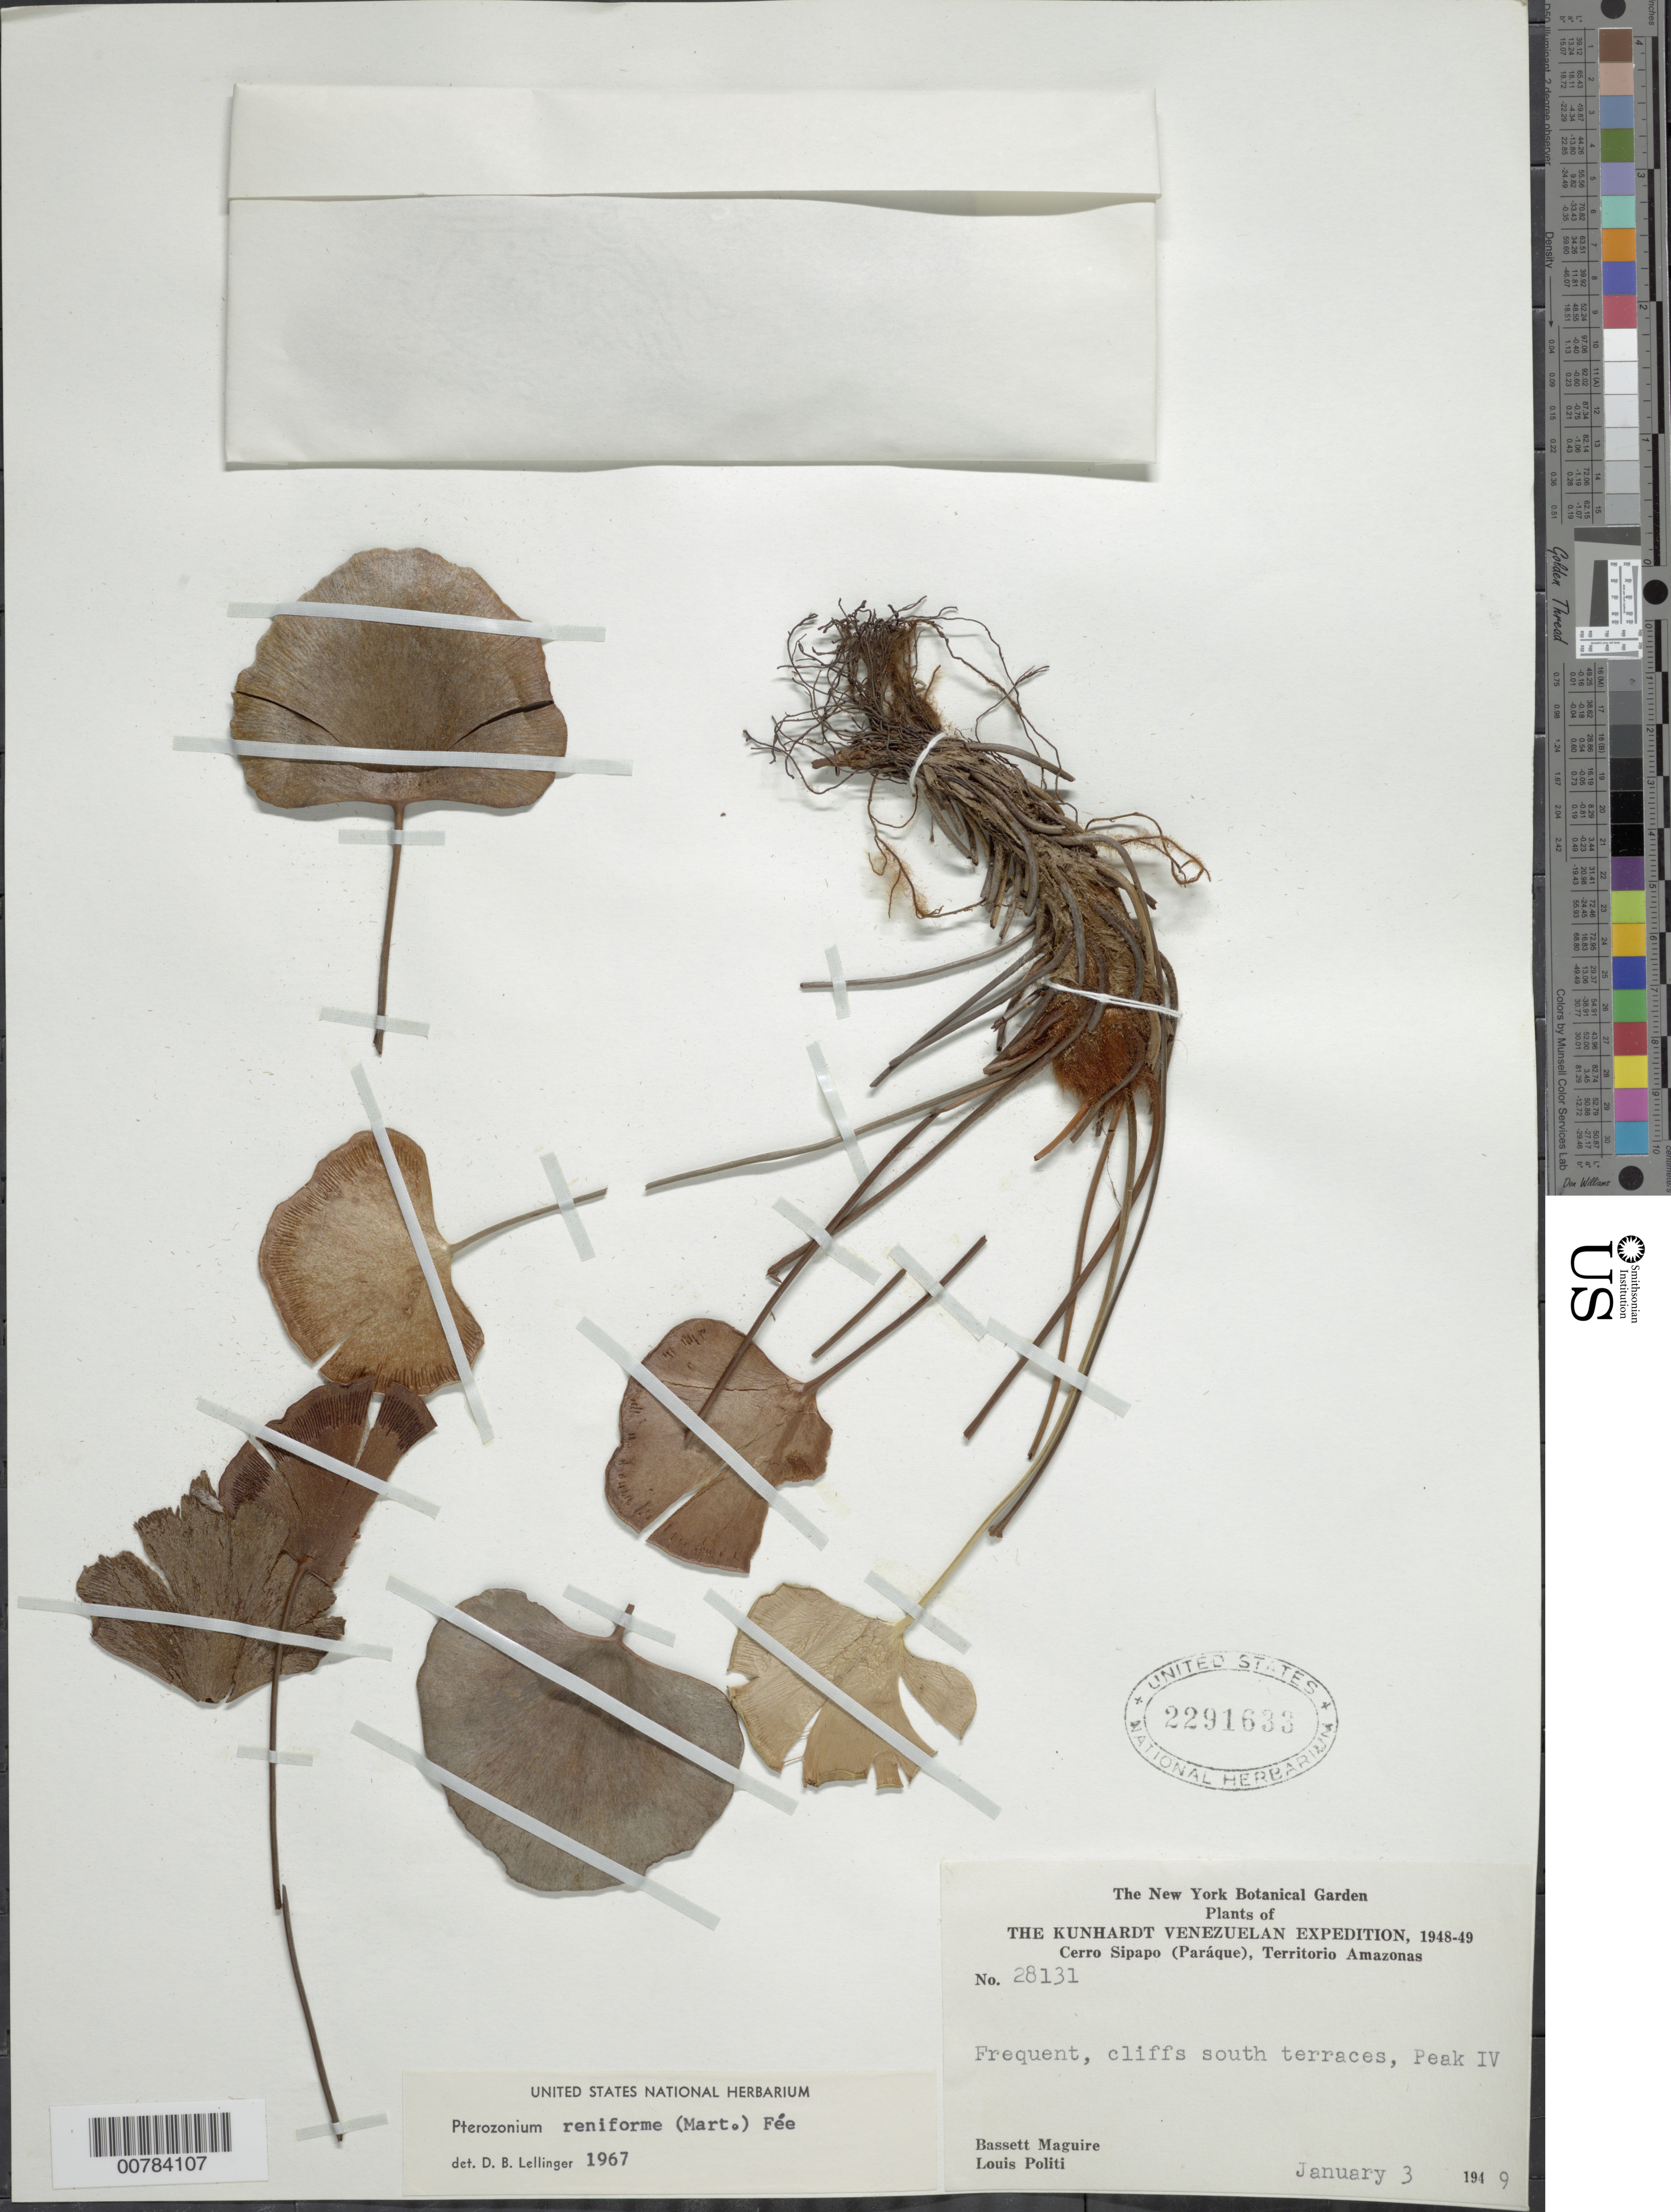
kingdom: Plantae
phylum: Tracheophyta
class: Polypodiopsida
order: Polypodiales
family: Pteridaceae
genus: Pterozonium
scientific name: Pterozonium reniforme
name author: (Mart.) Fée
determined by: Lellinger, David B., (BOT), Smithsonian Institution - National Museum of Natural History (UNITED STATES)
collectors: B. Maguire & L. Politi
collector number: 28131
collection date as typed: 3-Jan-49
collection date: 1949-01-03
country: Venezuela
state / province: Amazonas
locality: Cerro Sipapo (Paráque), Peak IV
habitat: Cliffs S terraces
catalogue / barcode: US 2291633